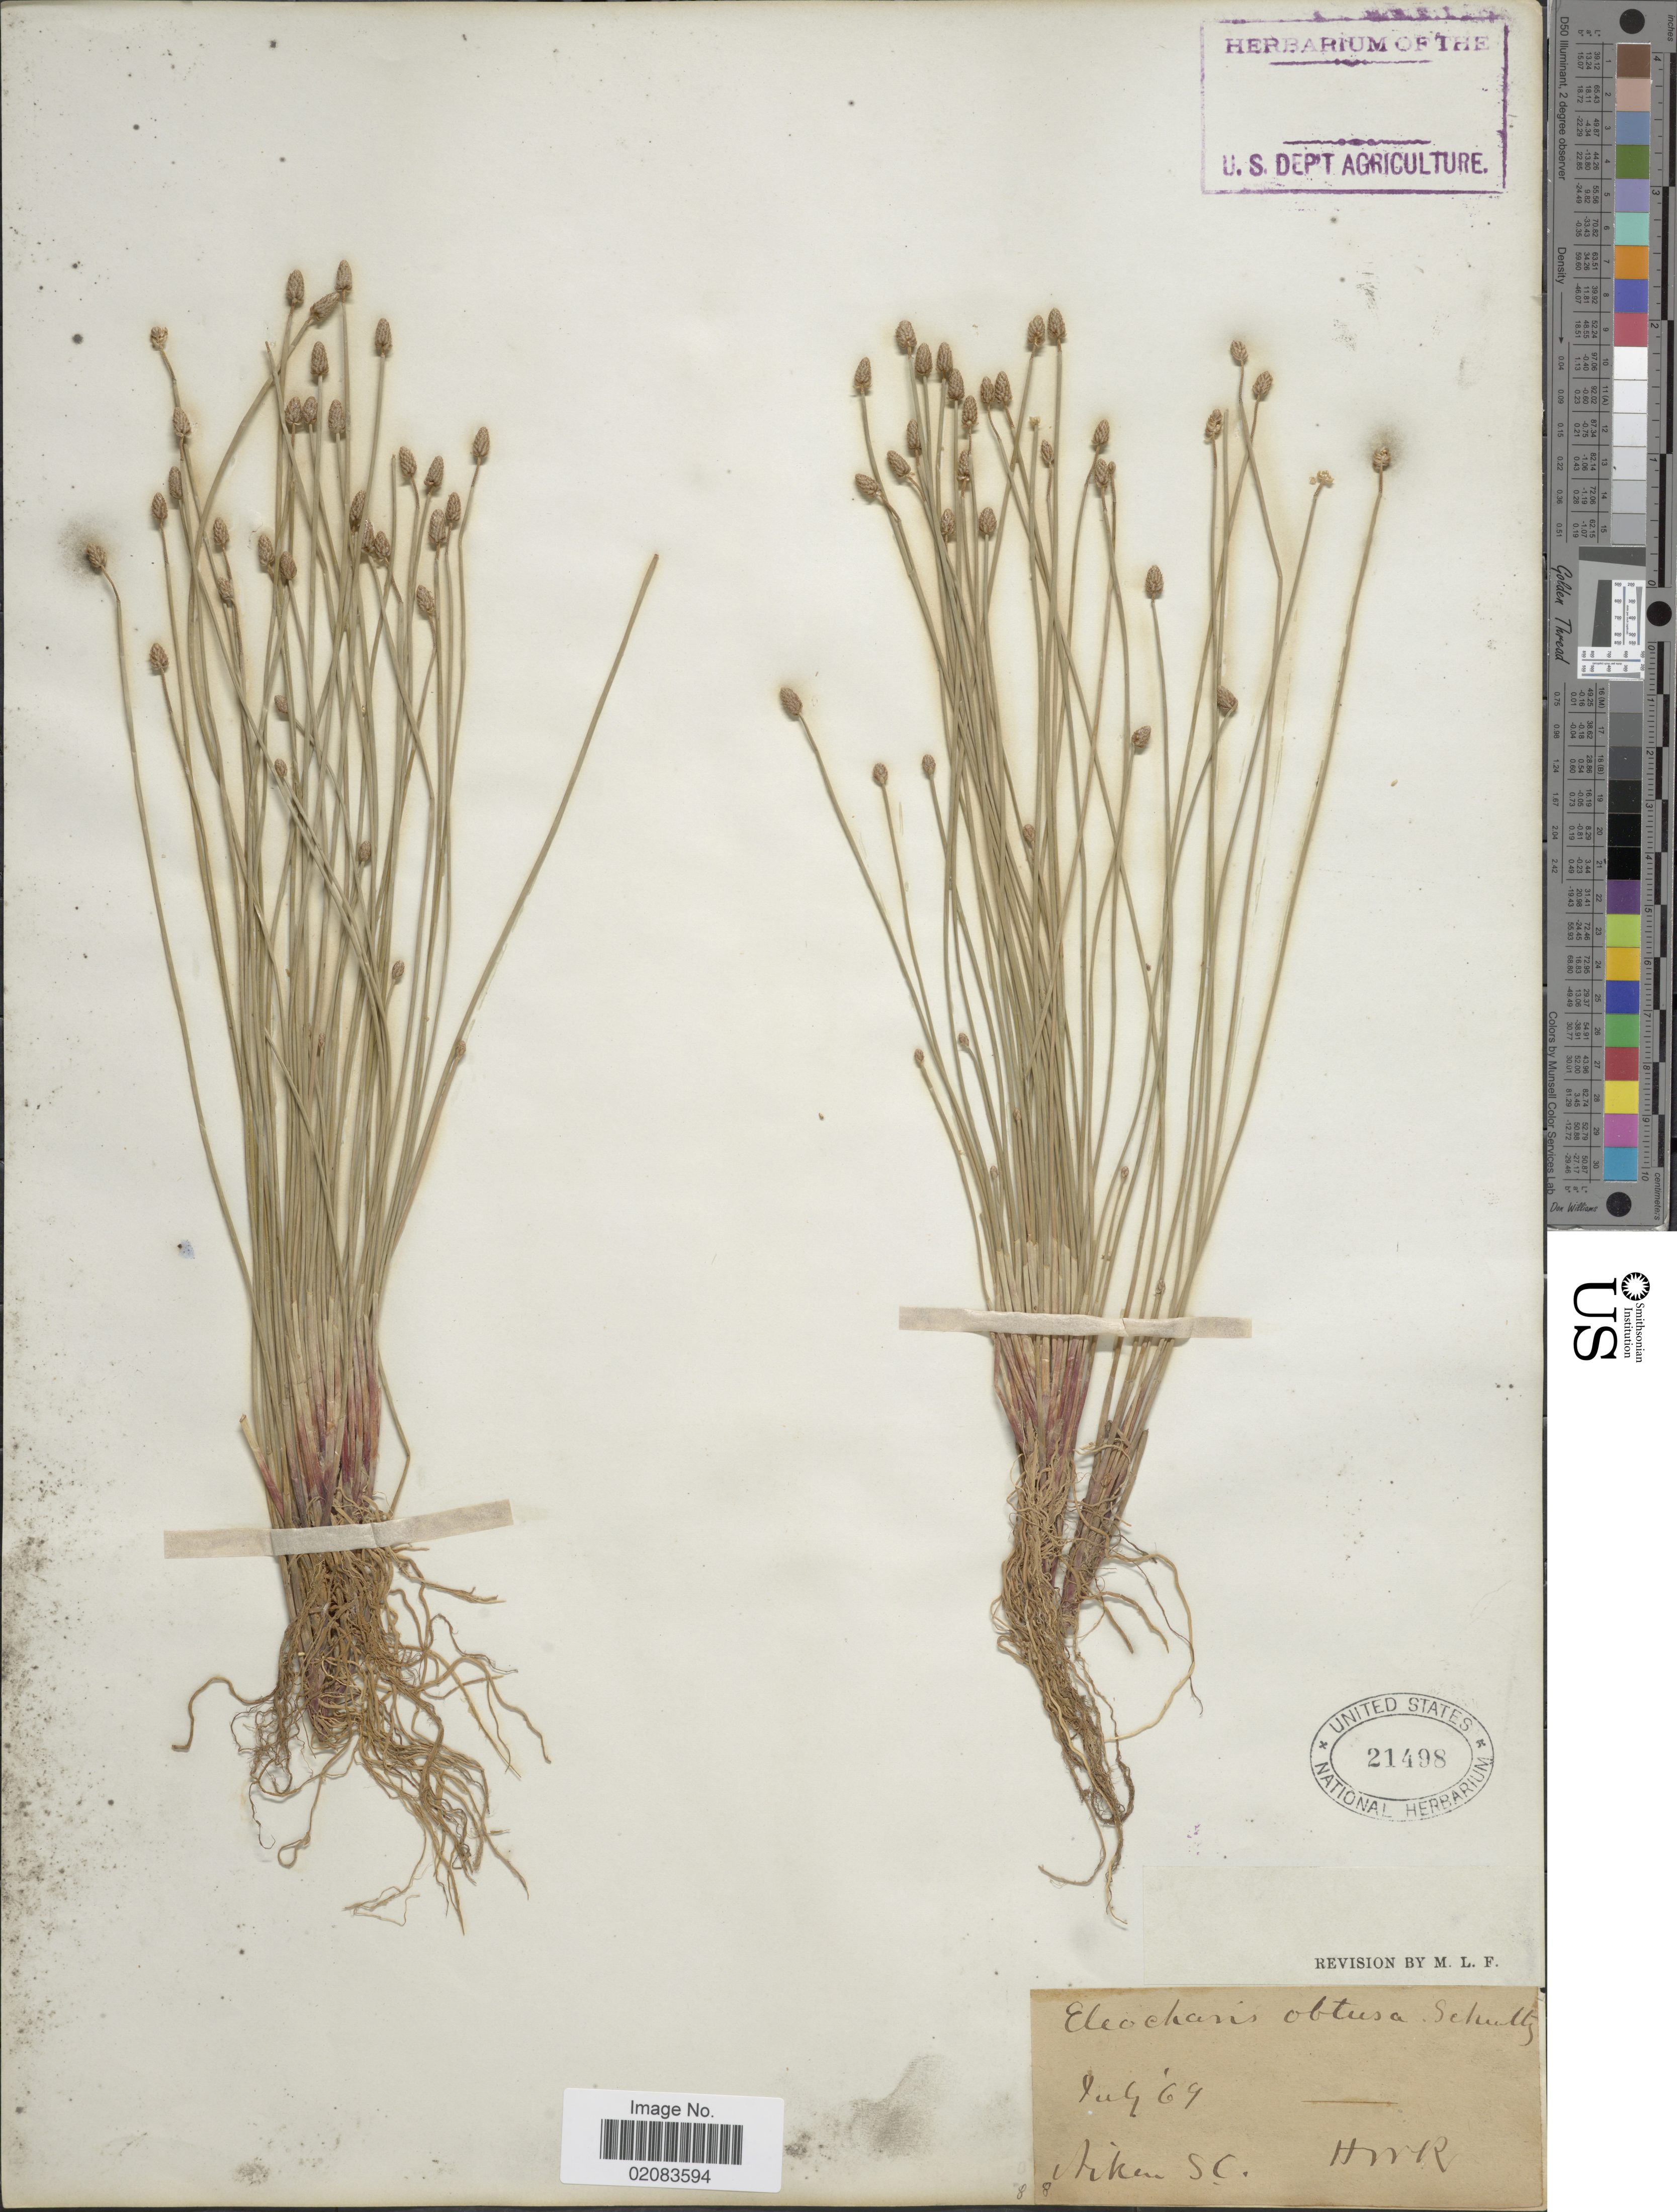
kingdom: Plantae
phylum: Tracheophyta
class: Liliopsida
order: Poales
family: Cyperaceae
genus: Eleocharis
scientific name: Eleocharis obtusa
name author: (Willd.) Schult.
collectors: H. W. R.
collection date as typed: Transcribed d/m/y: /7/69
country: United States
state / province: South Carolina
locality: Aiken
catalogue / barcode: US 21498